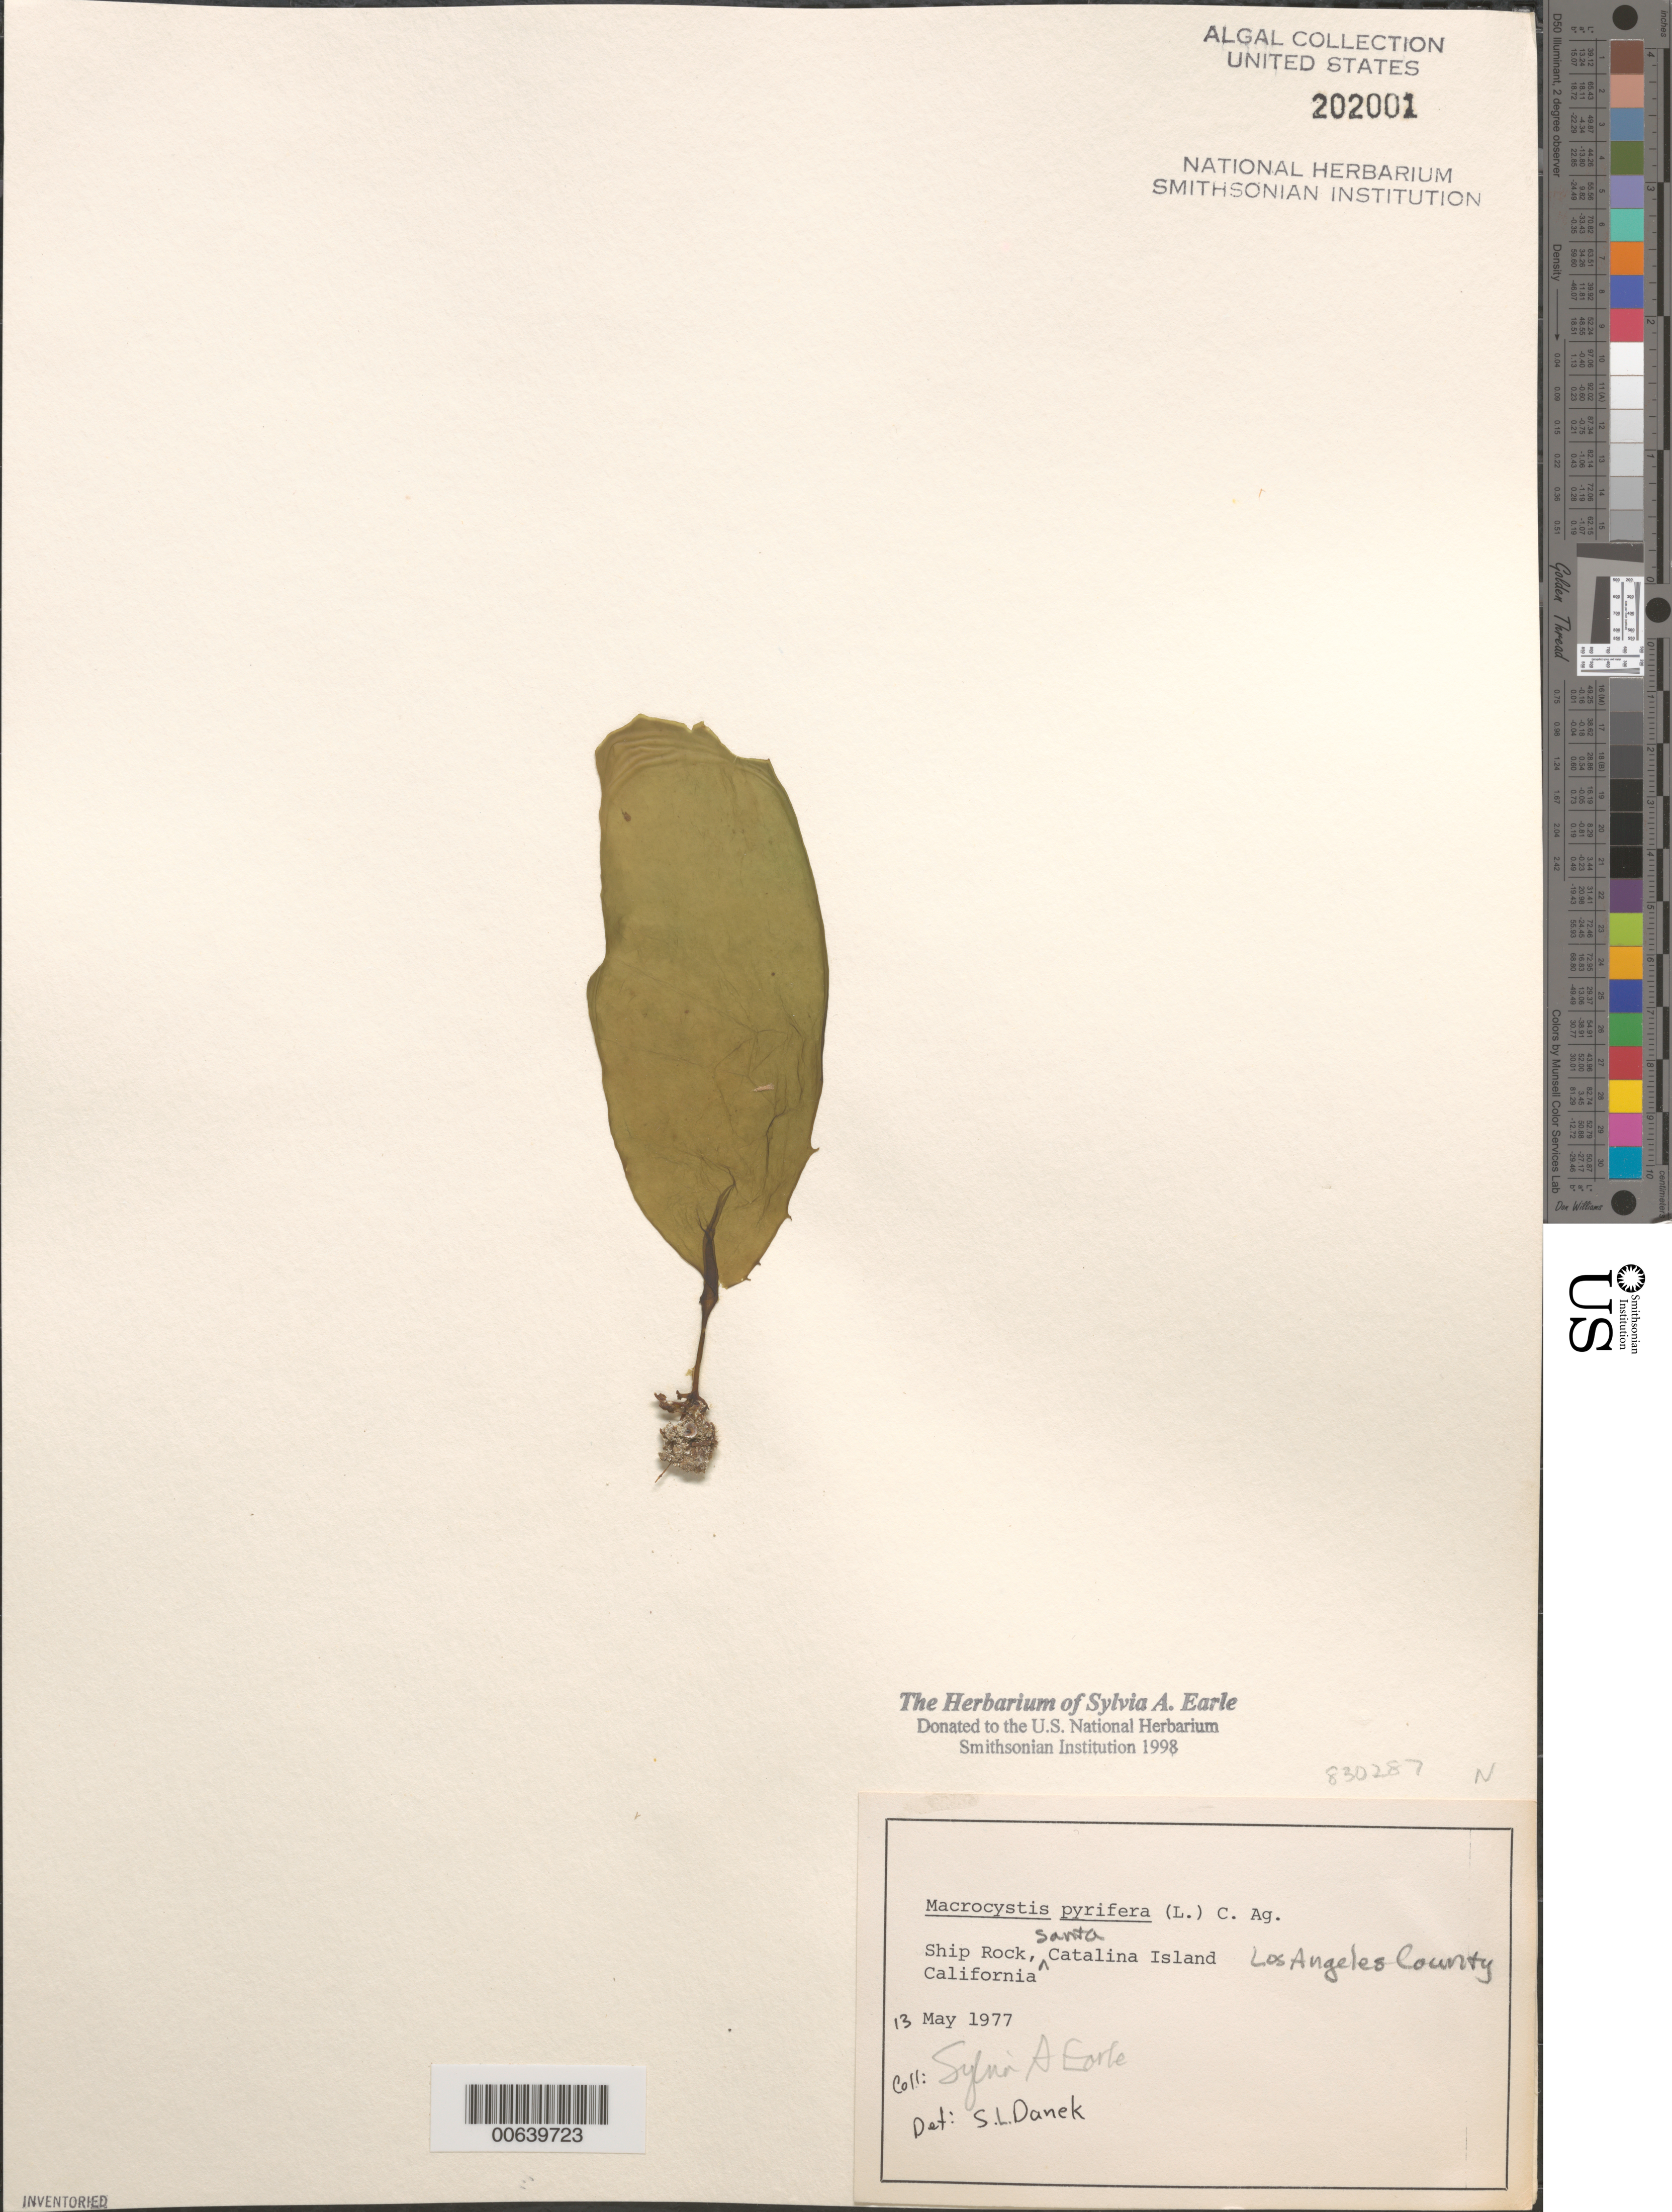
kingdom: Chromista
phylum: Ochrophyta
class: Phaeophyceae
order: Laminariales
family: Laminariaceae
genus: Macrocystis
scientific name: Macrocystis pyrifera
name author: (L.) C. Agardh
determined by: Danek, S. L.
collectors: S. A. Earle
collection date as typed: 13 May 1977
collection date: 1977-05-13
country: United States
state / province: California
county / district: Los Angeles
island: Santa Catalina Island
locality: Ship Rock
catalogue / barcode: US 202001